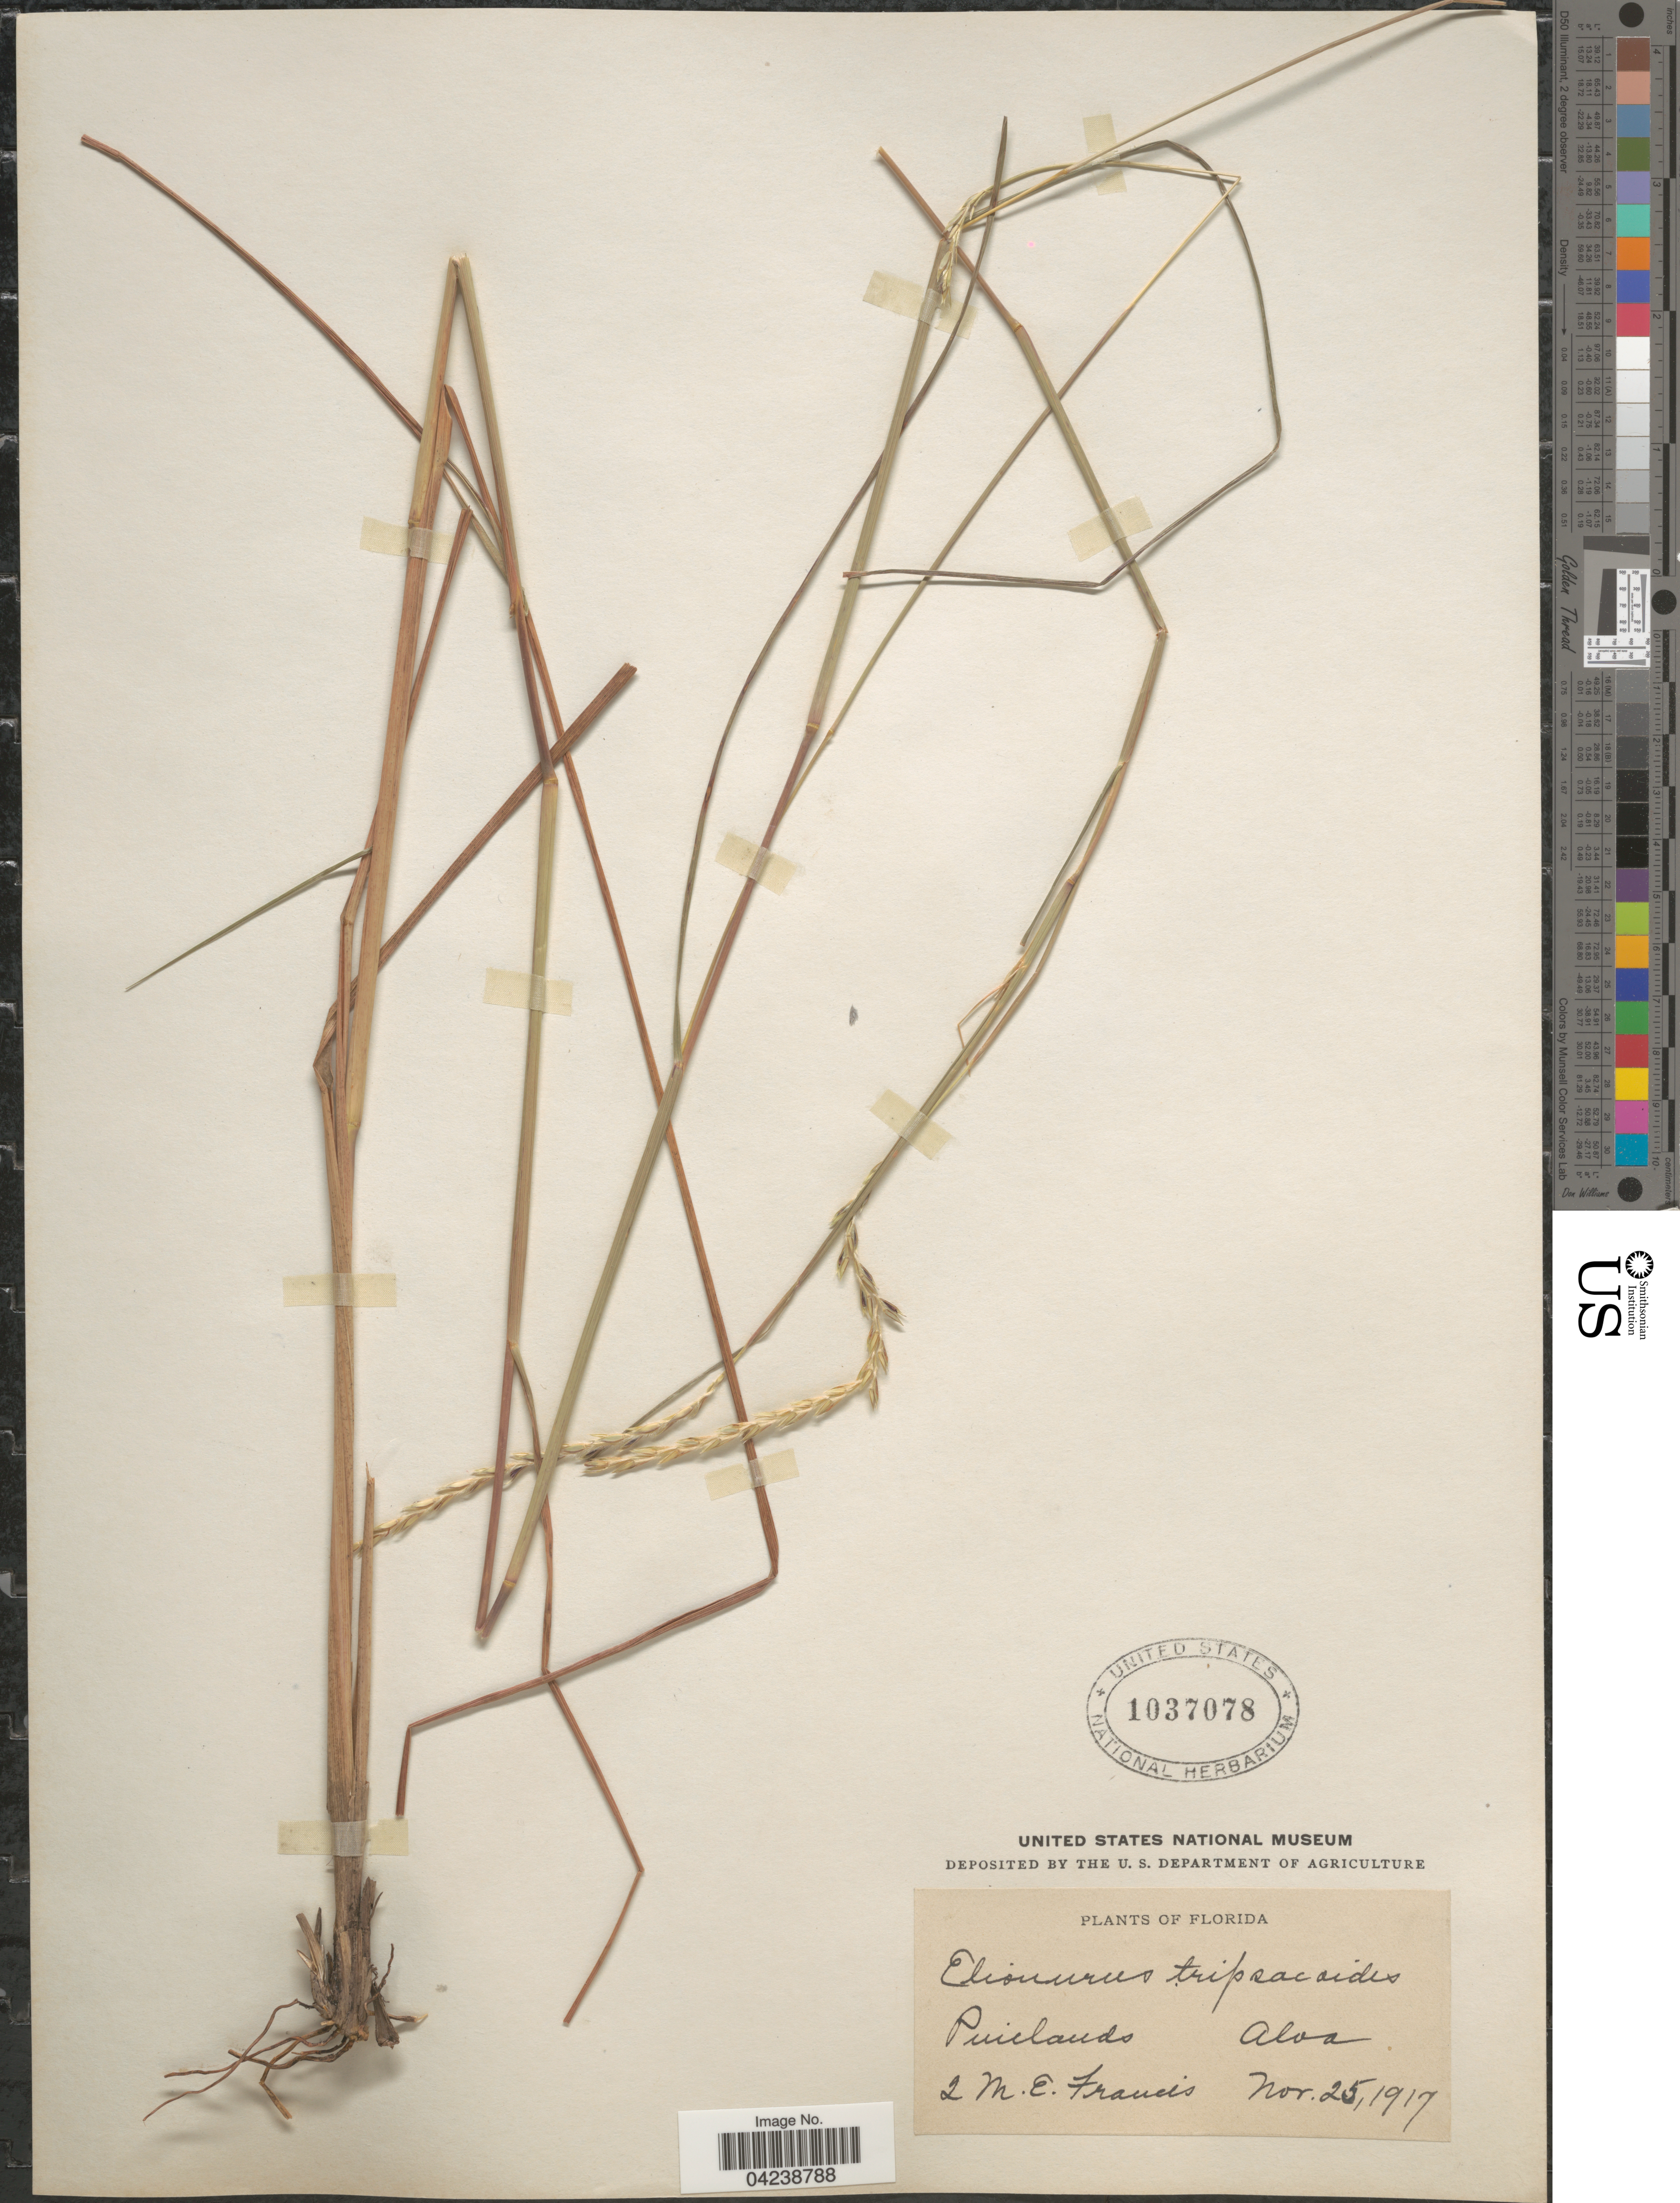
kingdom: Plantae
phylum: Tracheophyta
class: Liliopsida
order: Poales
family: Poaceae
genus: Elionurus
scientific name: Elionurus tripsacoides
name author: Humb. & Bonpl. ex Willd.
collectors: M. E. Francis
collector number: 2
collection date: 1917-11-25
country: United States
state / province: Florida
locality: Pinelands. Aloa.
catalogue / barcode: US 1037078